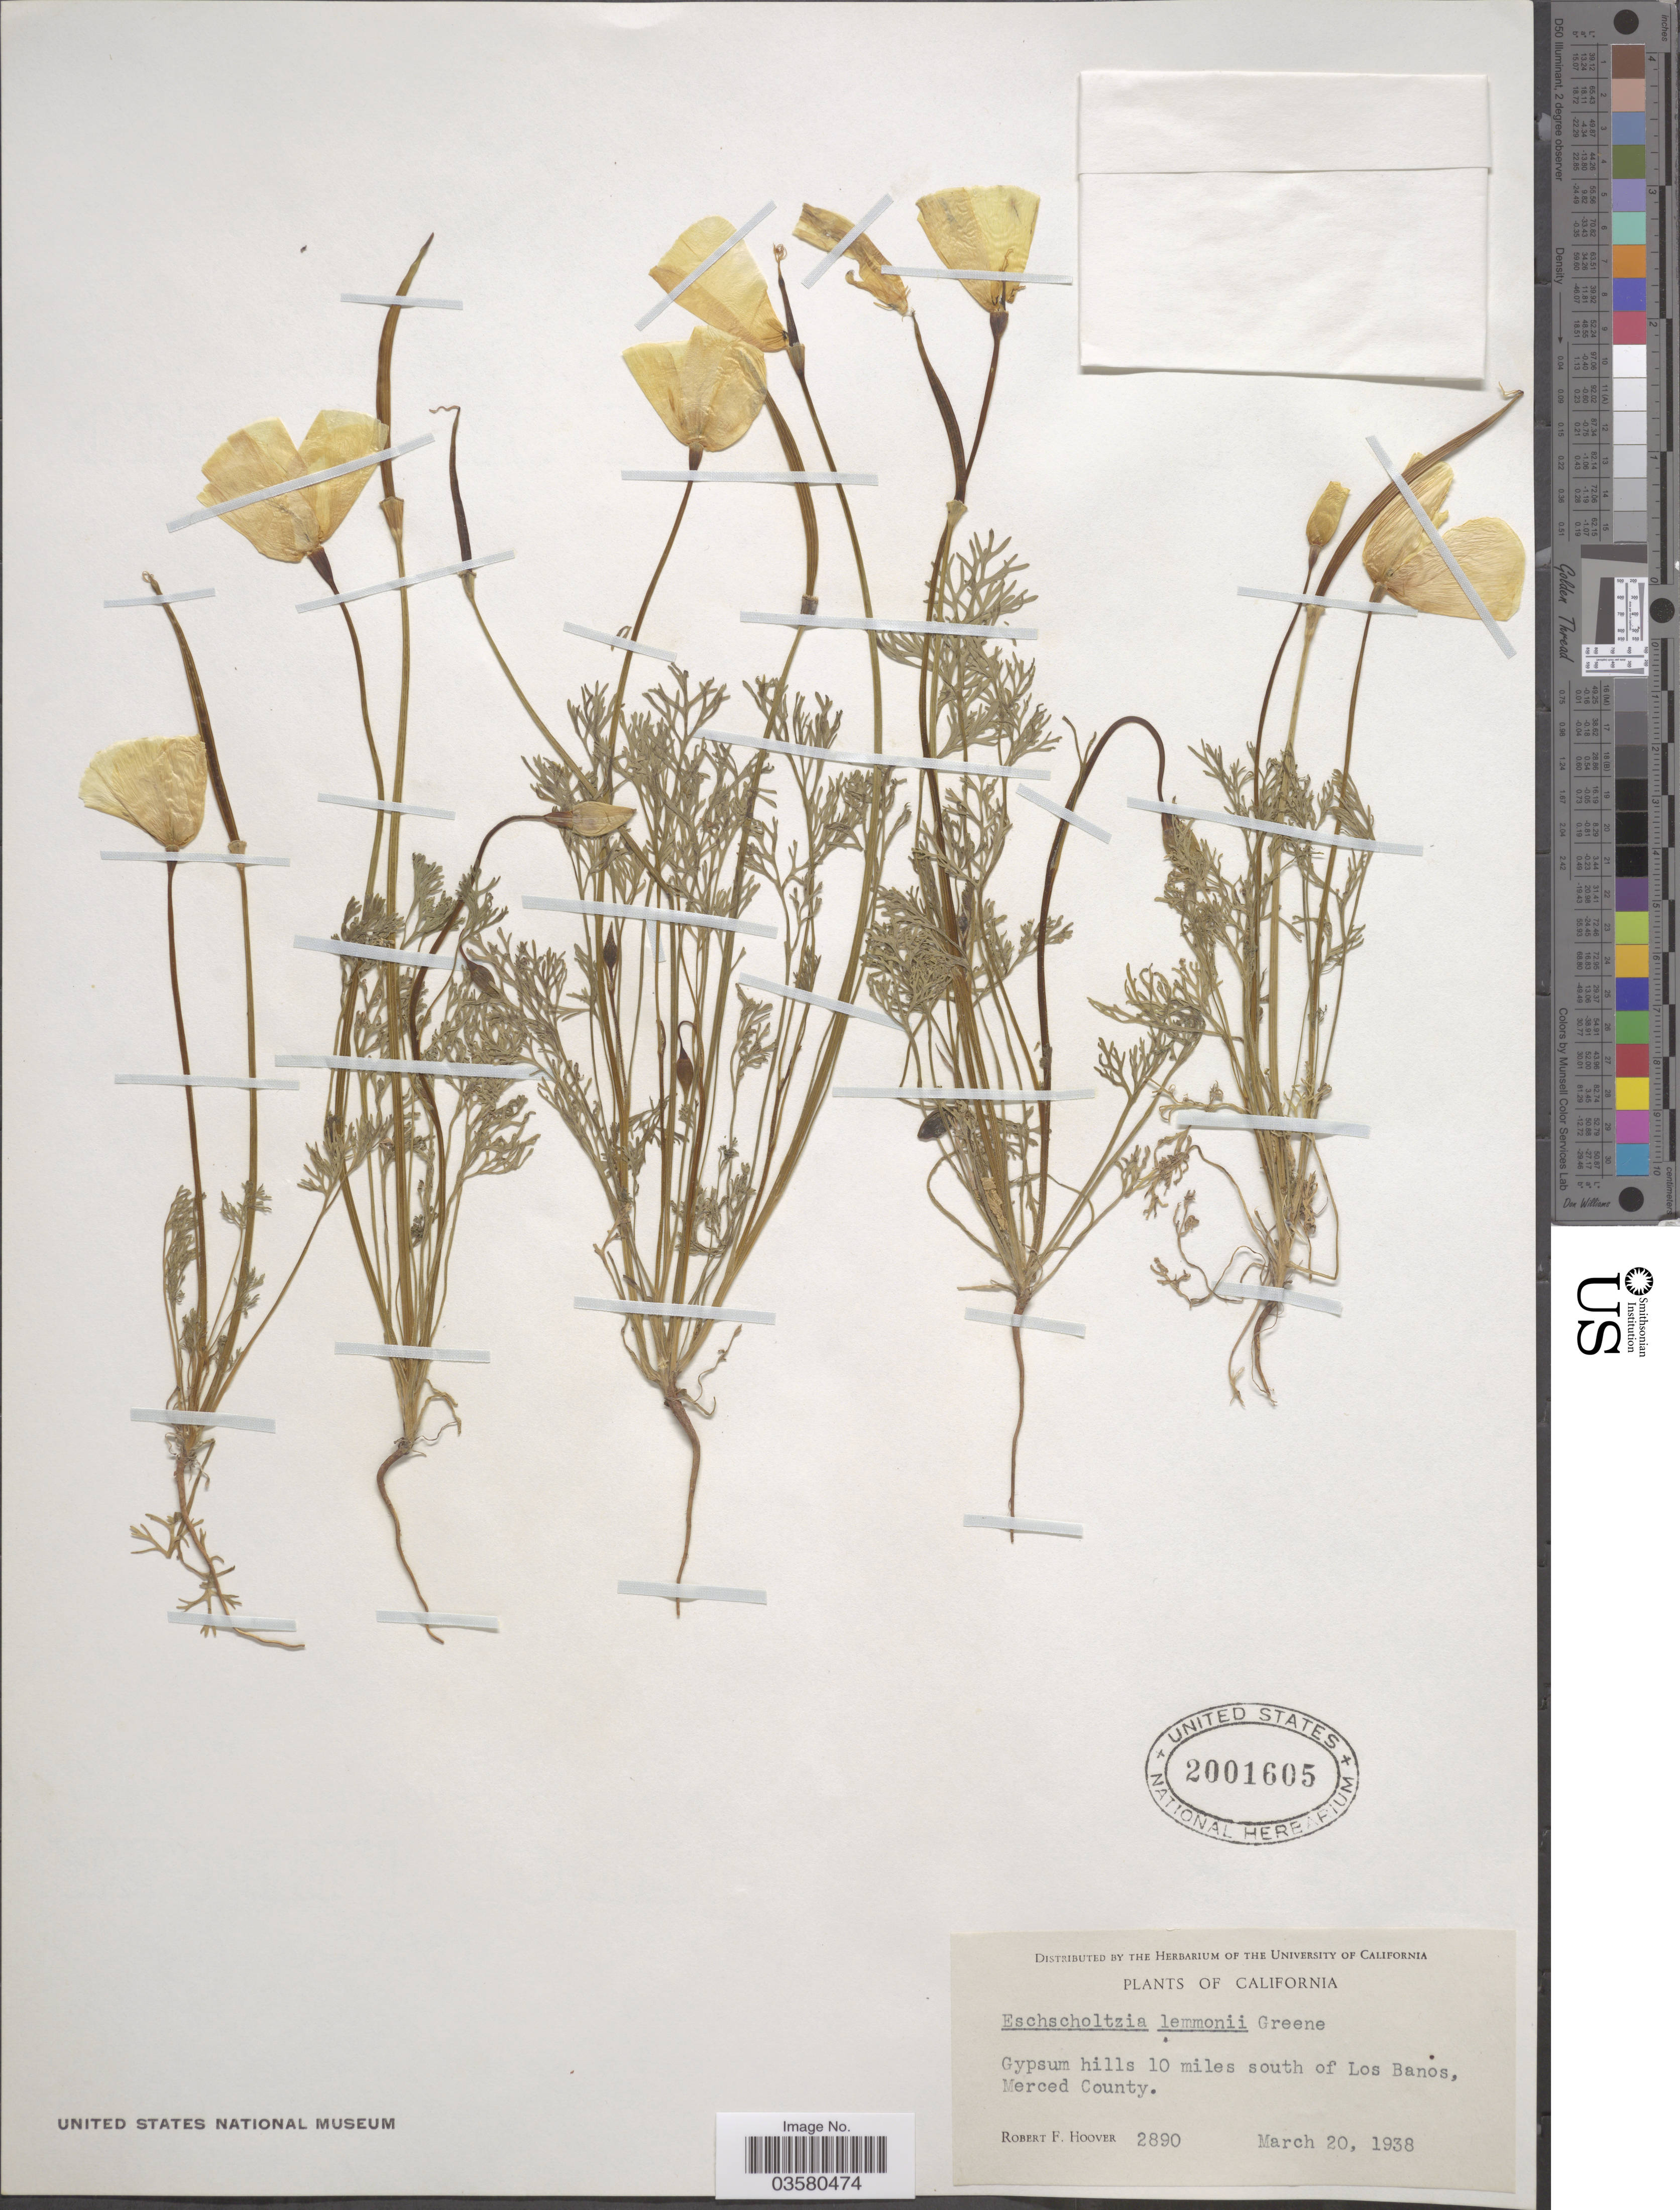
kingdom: Plantae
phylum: Tracheophyta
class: Magnoliopsida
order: Ranunculales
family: Papaveraceae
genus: Eschscholzia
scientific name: Eschscholzia lemmonii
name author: Greene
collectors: R. F. Hoover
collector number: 2890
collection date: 1938-03-20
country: United States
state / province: California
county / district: Merced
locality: Gypsum hills 10 miles south of Los Banos, Merced County.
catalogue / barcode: US 2001605